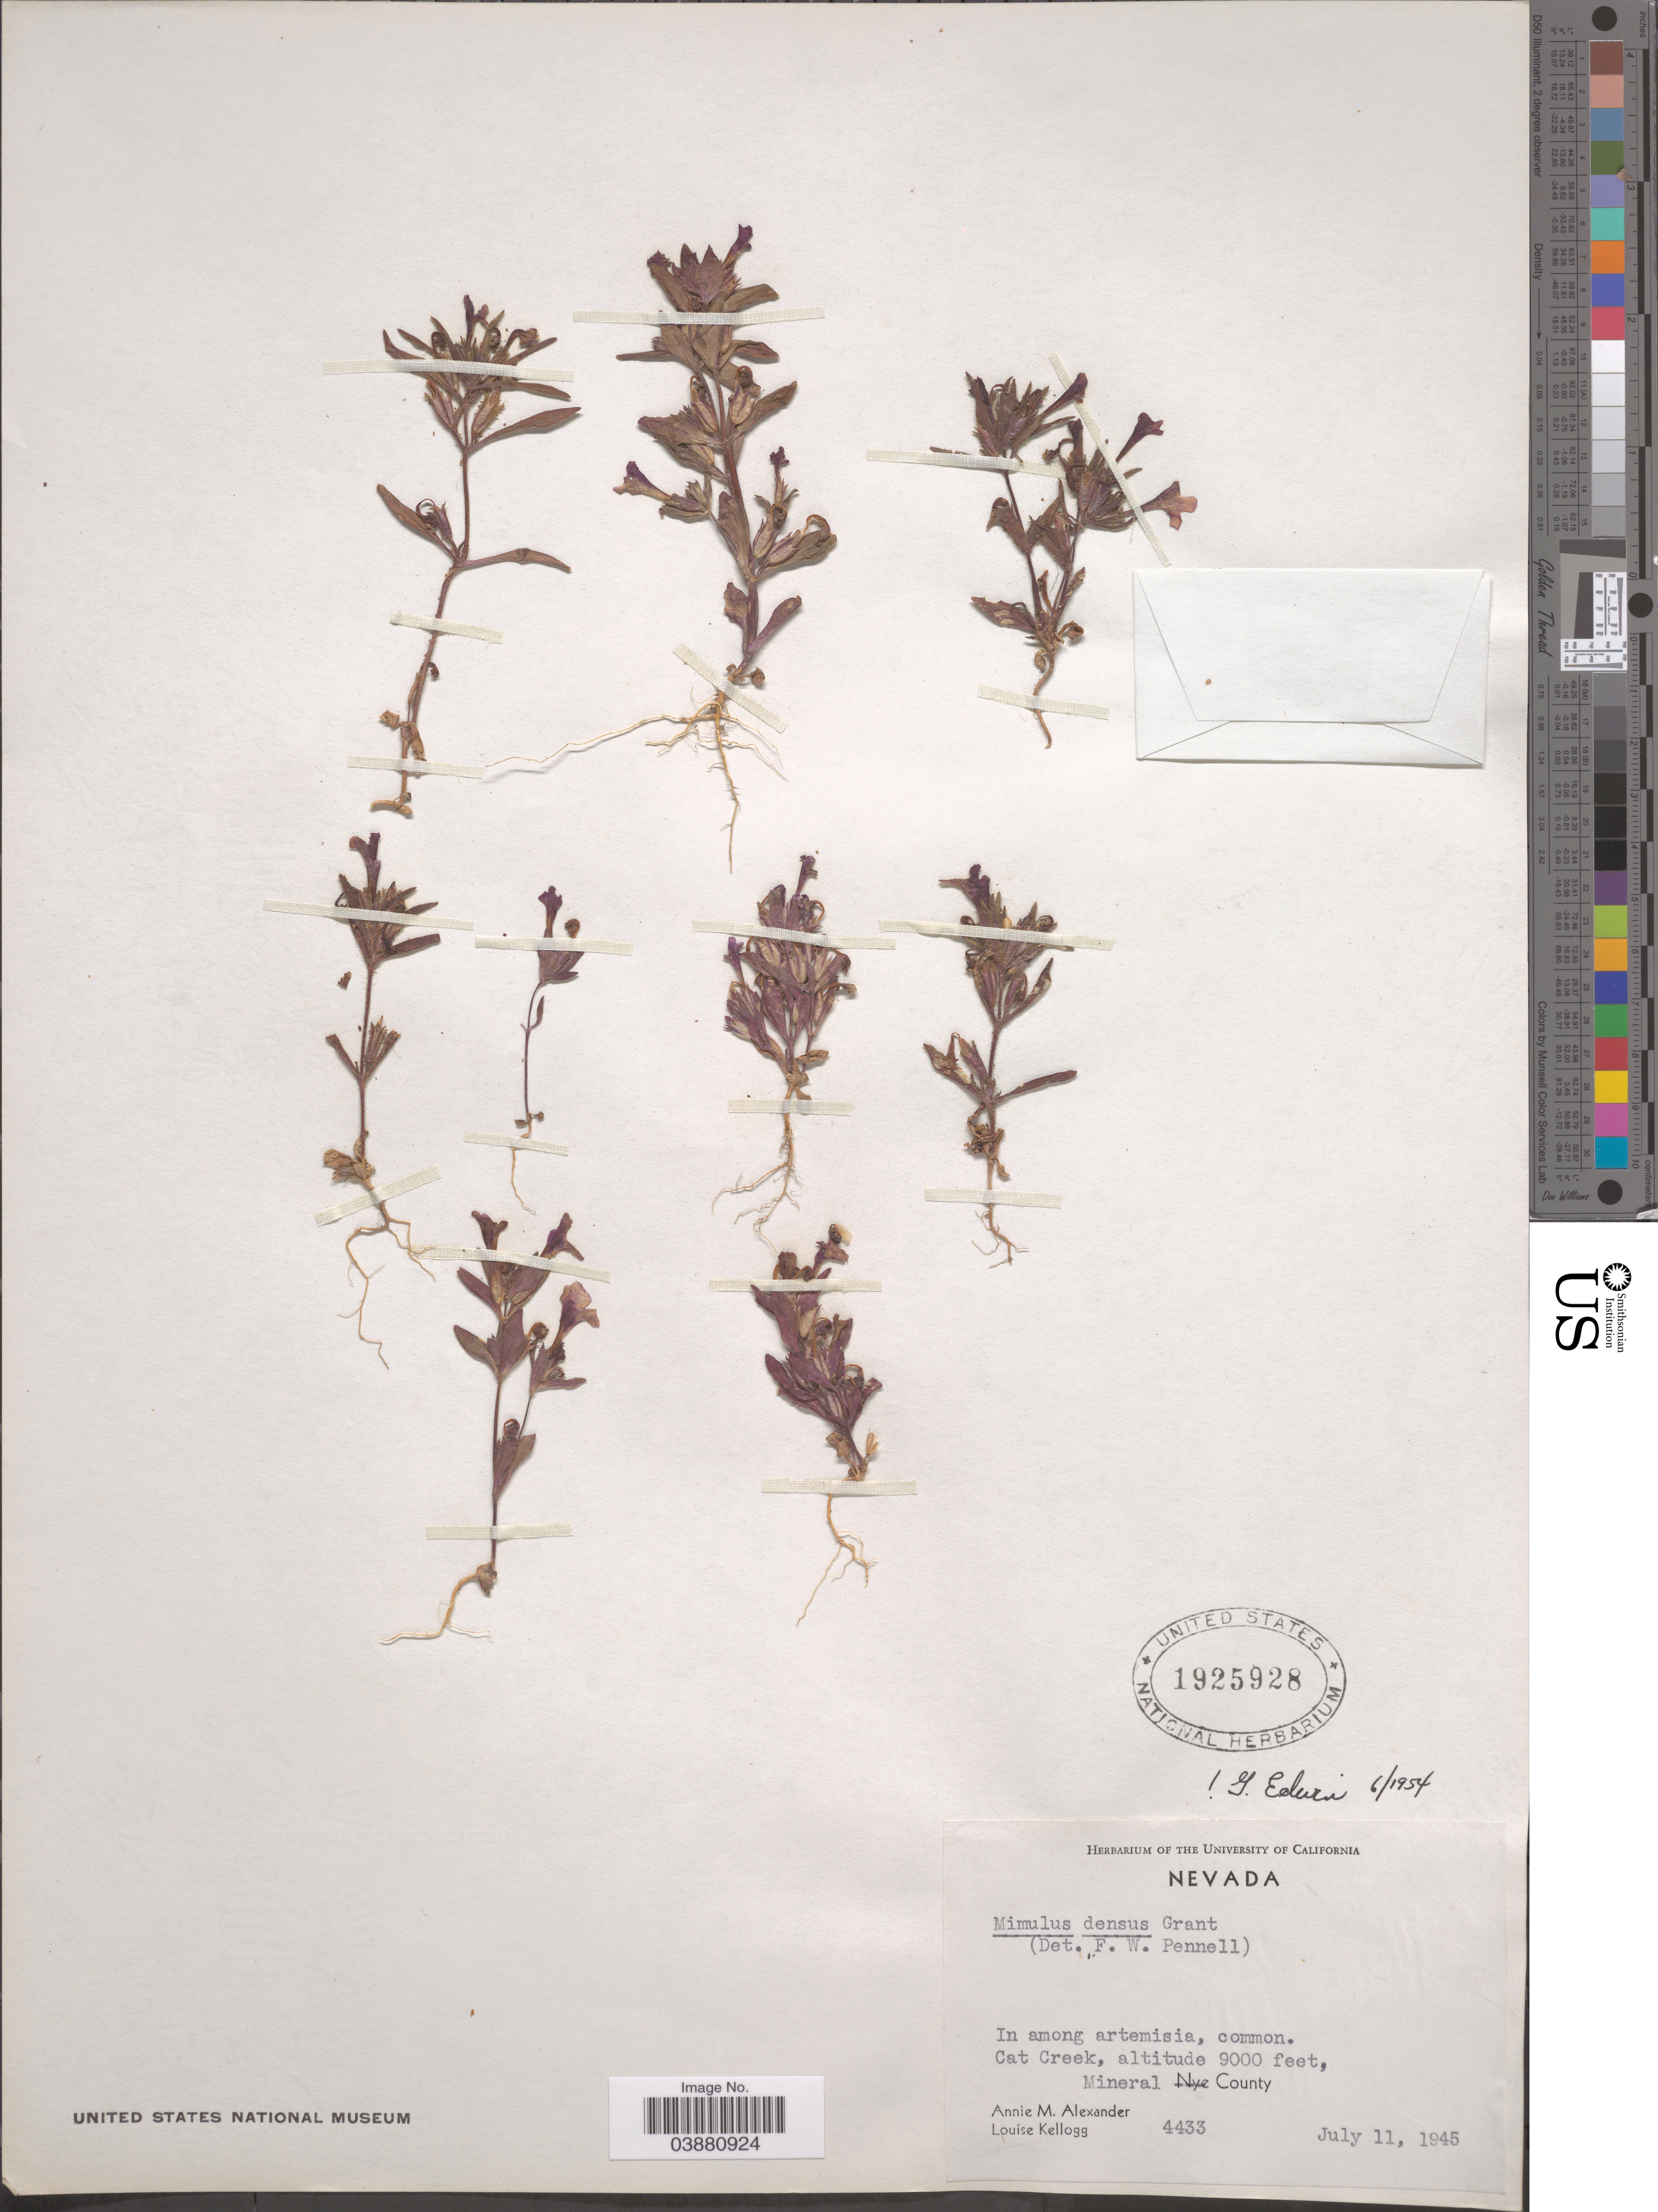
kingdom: Plantae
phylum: Tracheophyta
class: Magnoliopsida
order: Lamiales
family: Phrymaceae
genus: Mimulus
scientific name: Mimulus densus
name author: A.L. Grant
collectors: A. M. Alexander & L. Kellogg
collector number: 4433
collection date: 1945-07-11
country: United States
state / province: Nevada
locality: Cat Creek, Mineral County.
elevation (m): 2743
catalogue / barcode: US 1925928